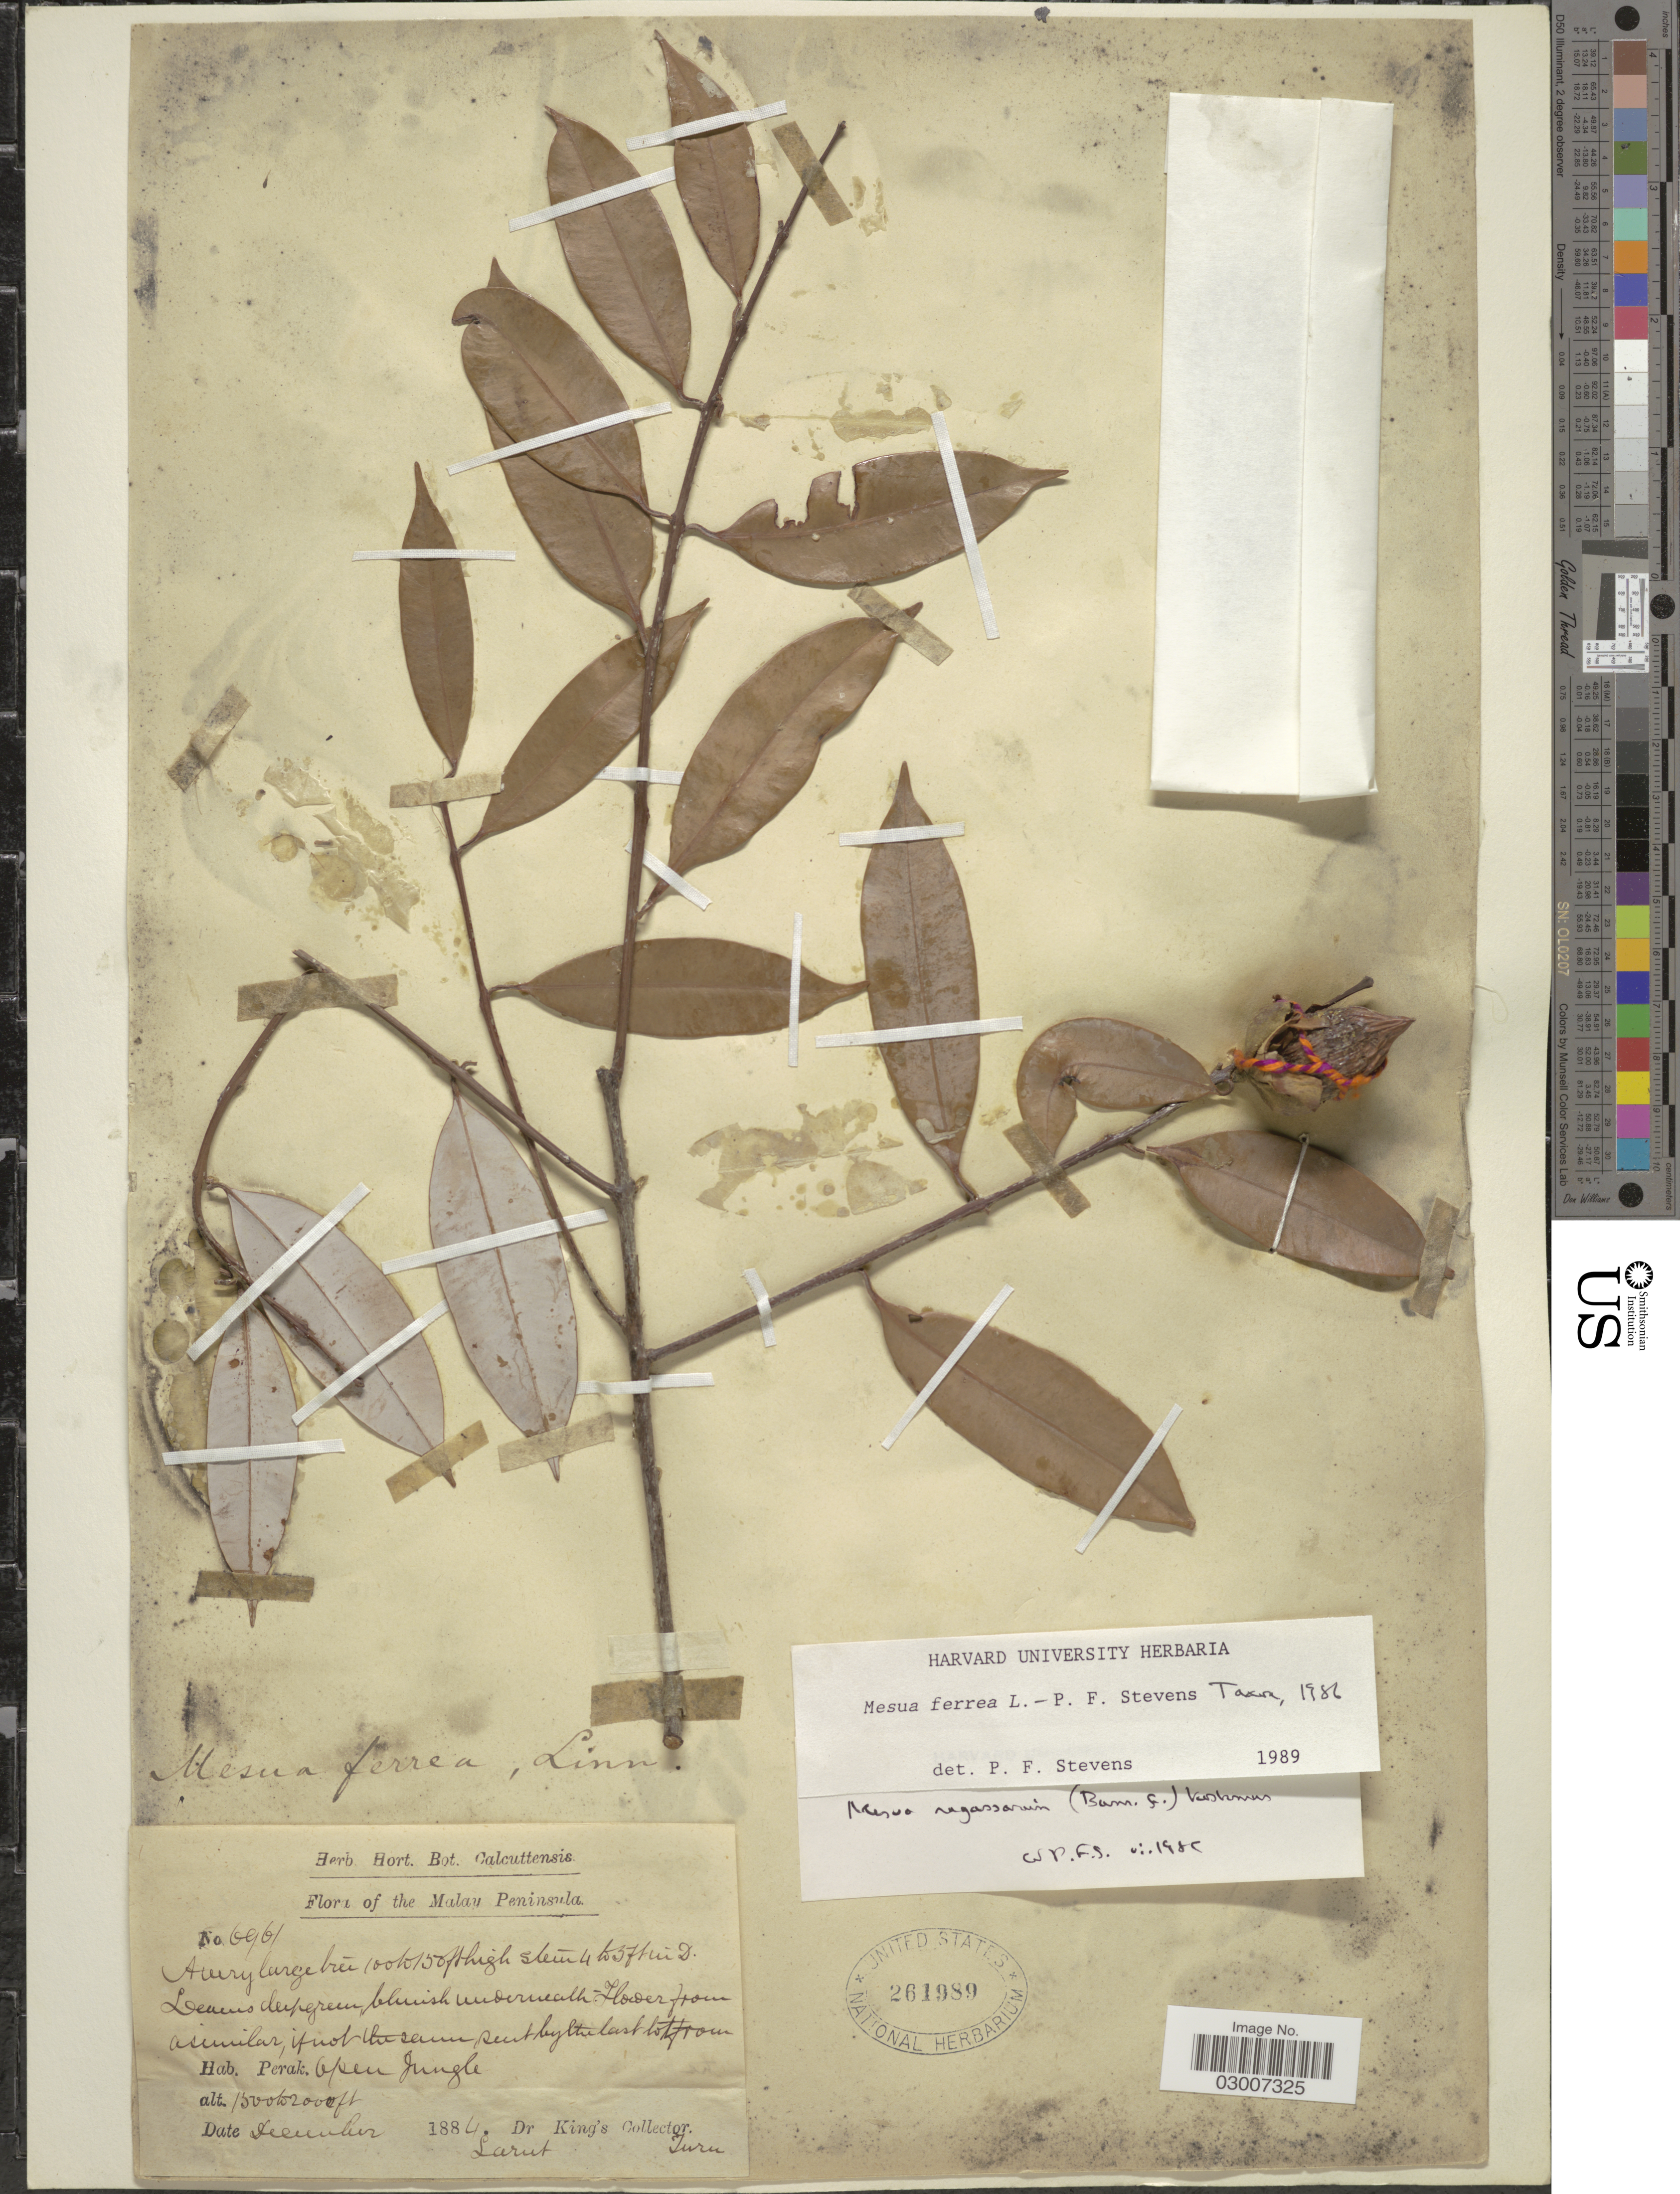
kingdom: Plantae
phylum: Tracheophyta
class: Magnoliopsida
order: Malpighiales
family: Calophyllaceae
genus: Mesua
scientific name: Mesua ferrea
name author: L.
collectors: Dr. King's collector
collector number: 6961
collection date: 1884-12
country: Malaysia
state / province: Perak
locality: Malay Peninsula. Perak. Open Jungle.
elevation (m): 457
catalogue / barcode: US 261989